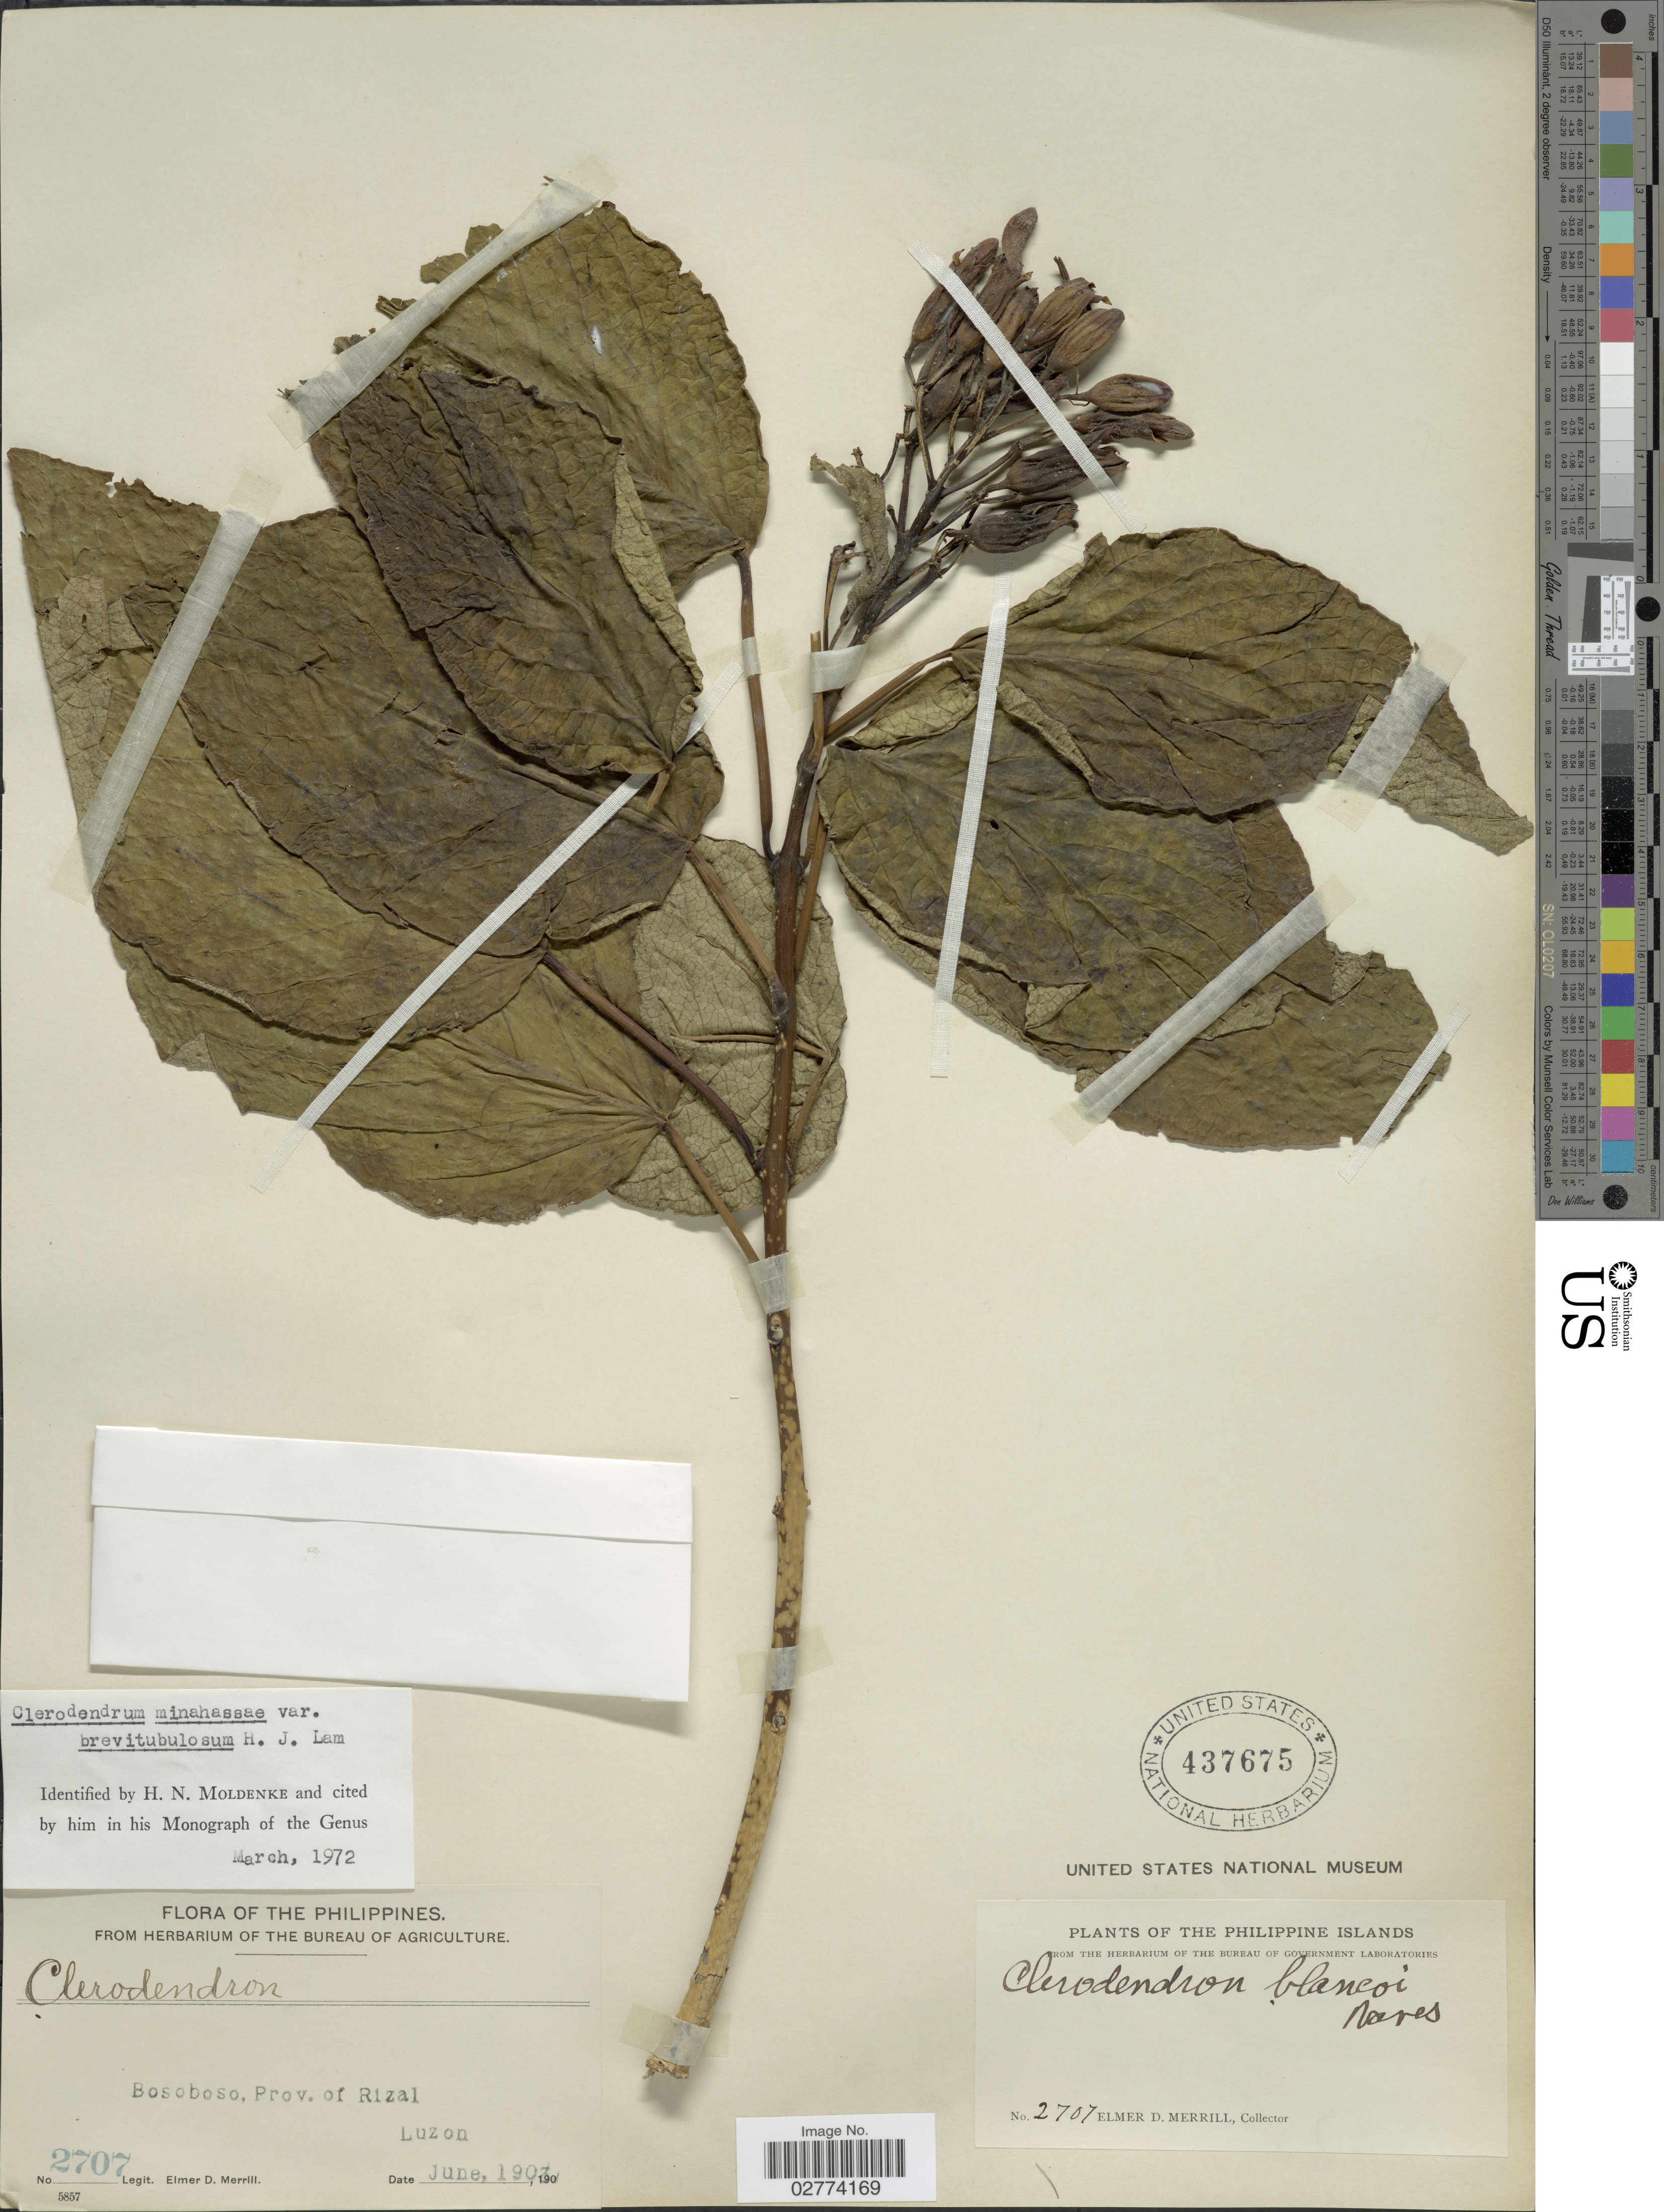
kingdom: Plantae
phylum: Tracheophyta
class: Magnoliopsida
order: Lamiales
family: Lamiaceae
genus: Clerodendrum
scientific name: Clerodendrum minahassae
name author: Teysm. & Binn.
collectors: E. D. Merrill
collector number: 2707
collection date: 1903-06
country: Philippines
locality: Bosoboso, Prov. of Rizal, Luzon.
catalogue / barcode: US 437675